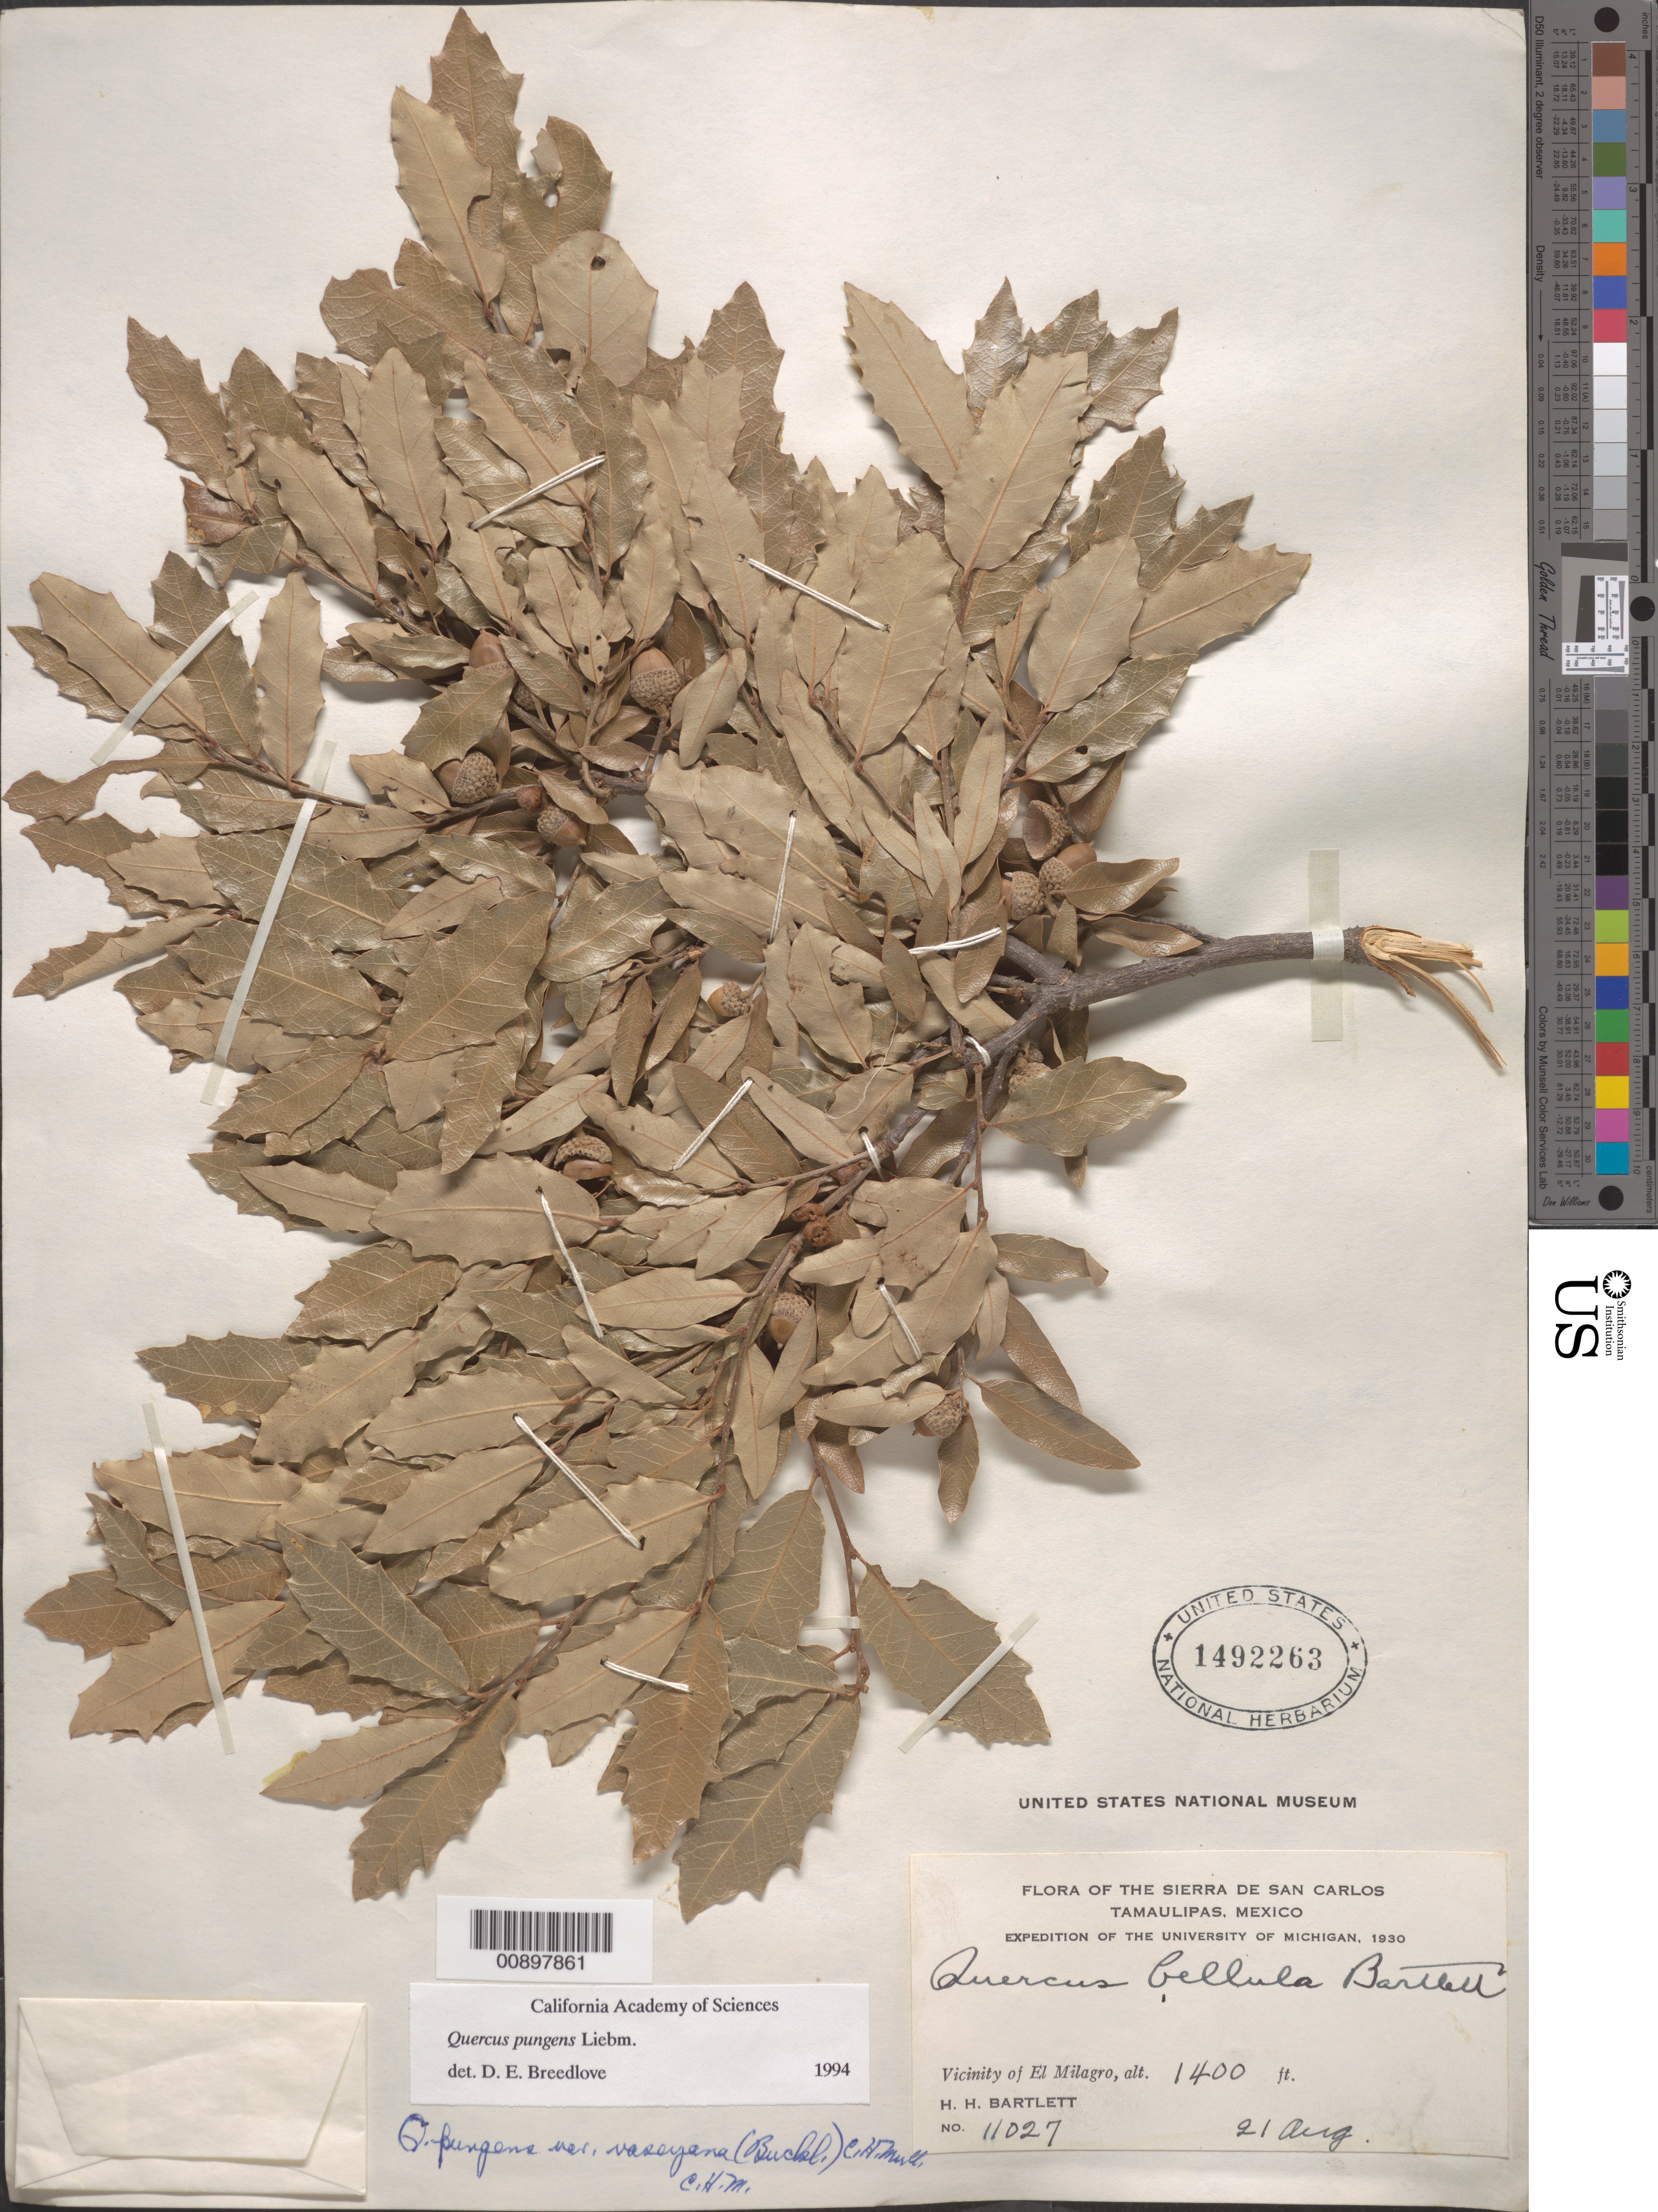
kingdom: Plantae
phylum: Tracheophyta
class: Magnoliopsida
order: Fagales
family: Fagaceae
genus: Quercus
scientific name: Quercus pungens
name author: Liebm.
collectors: H. H. Bartlett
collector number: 11027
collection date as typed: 21 Aug 1930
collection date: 1930-08-21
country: Mexico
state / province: Tamaulipas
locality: Vicinity of El Milagro. Sierra de San Carlos, Tamaulipas.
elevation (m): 427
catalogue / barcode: US 1492263